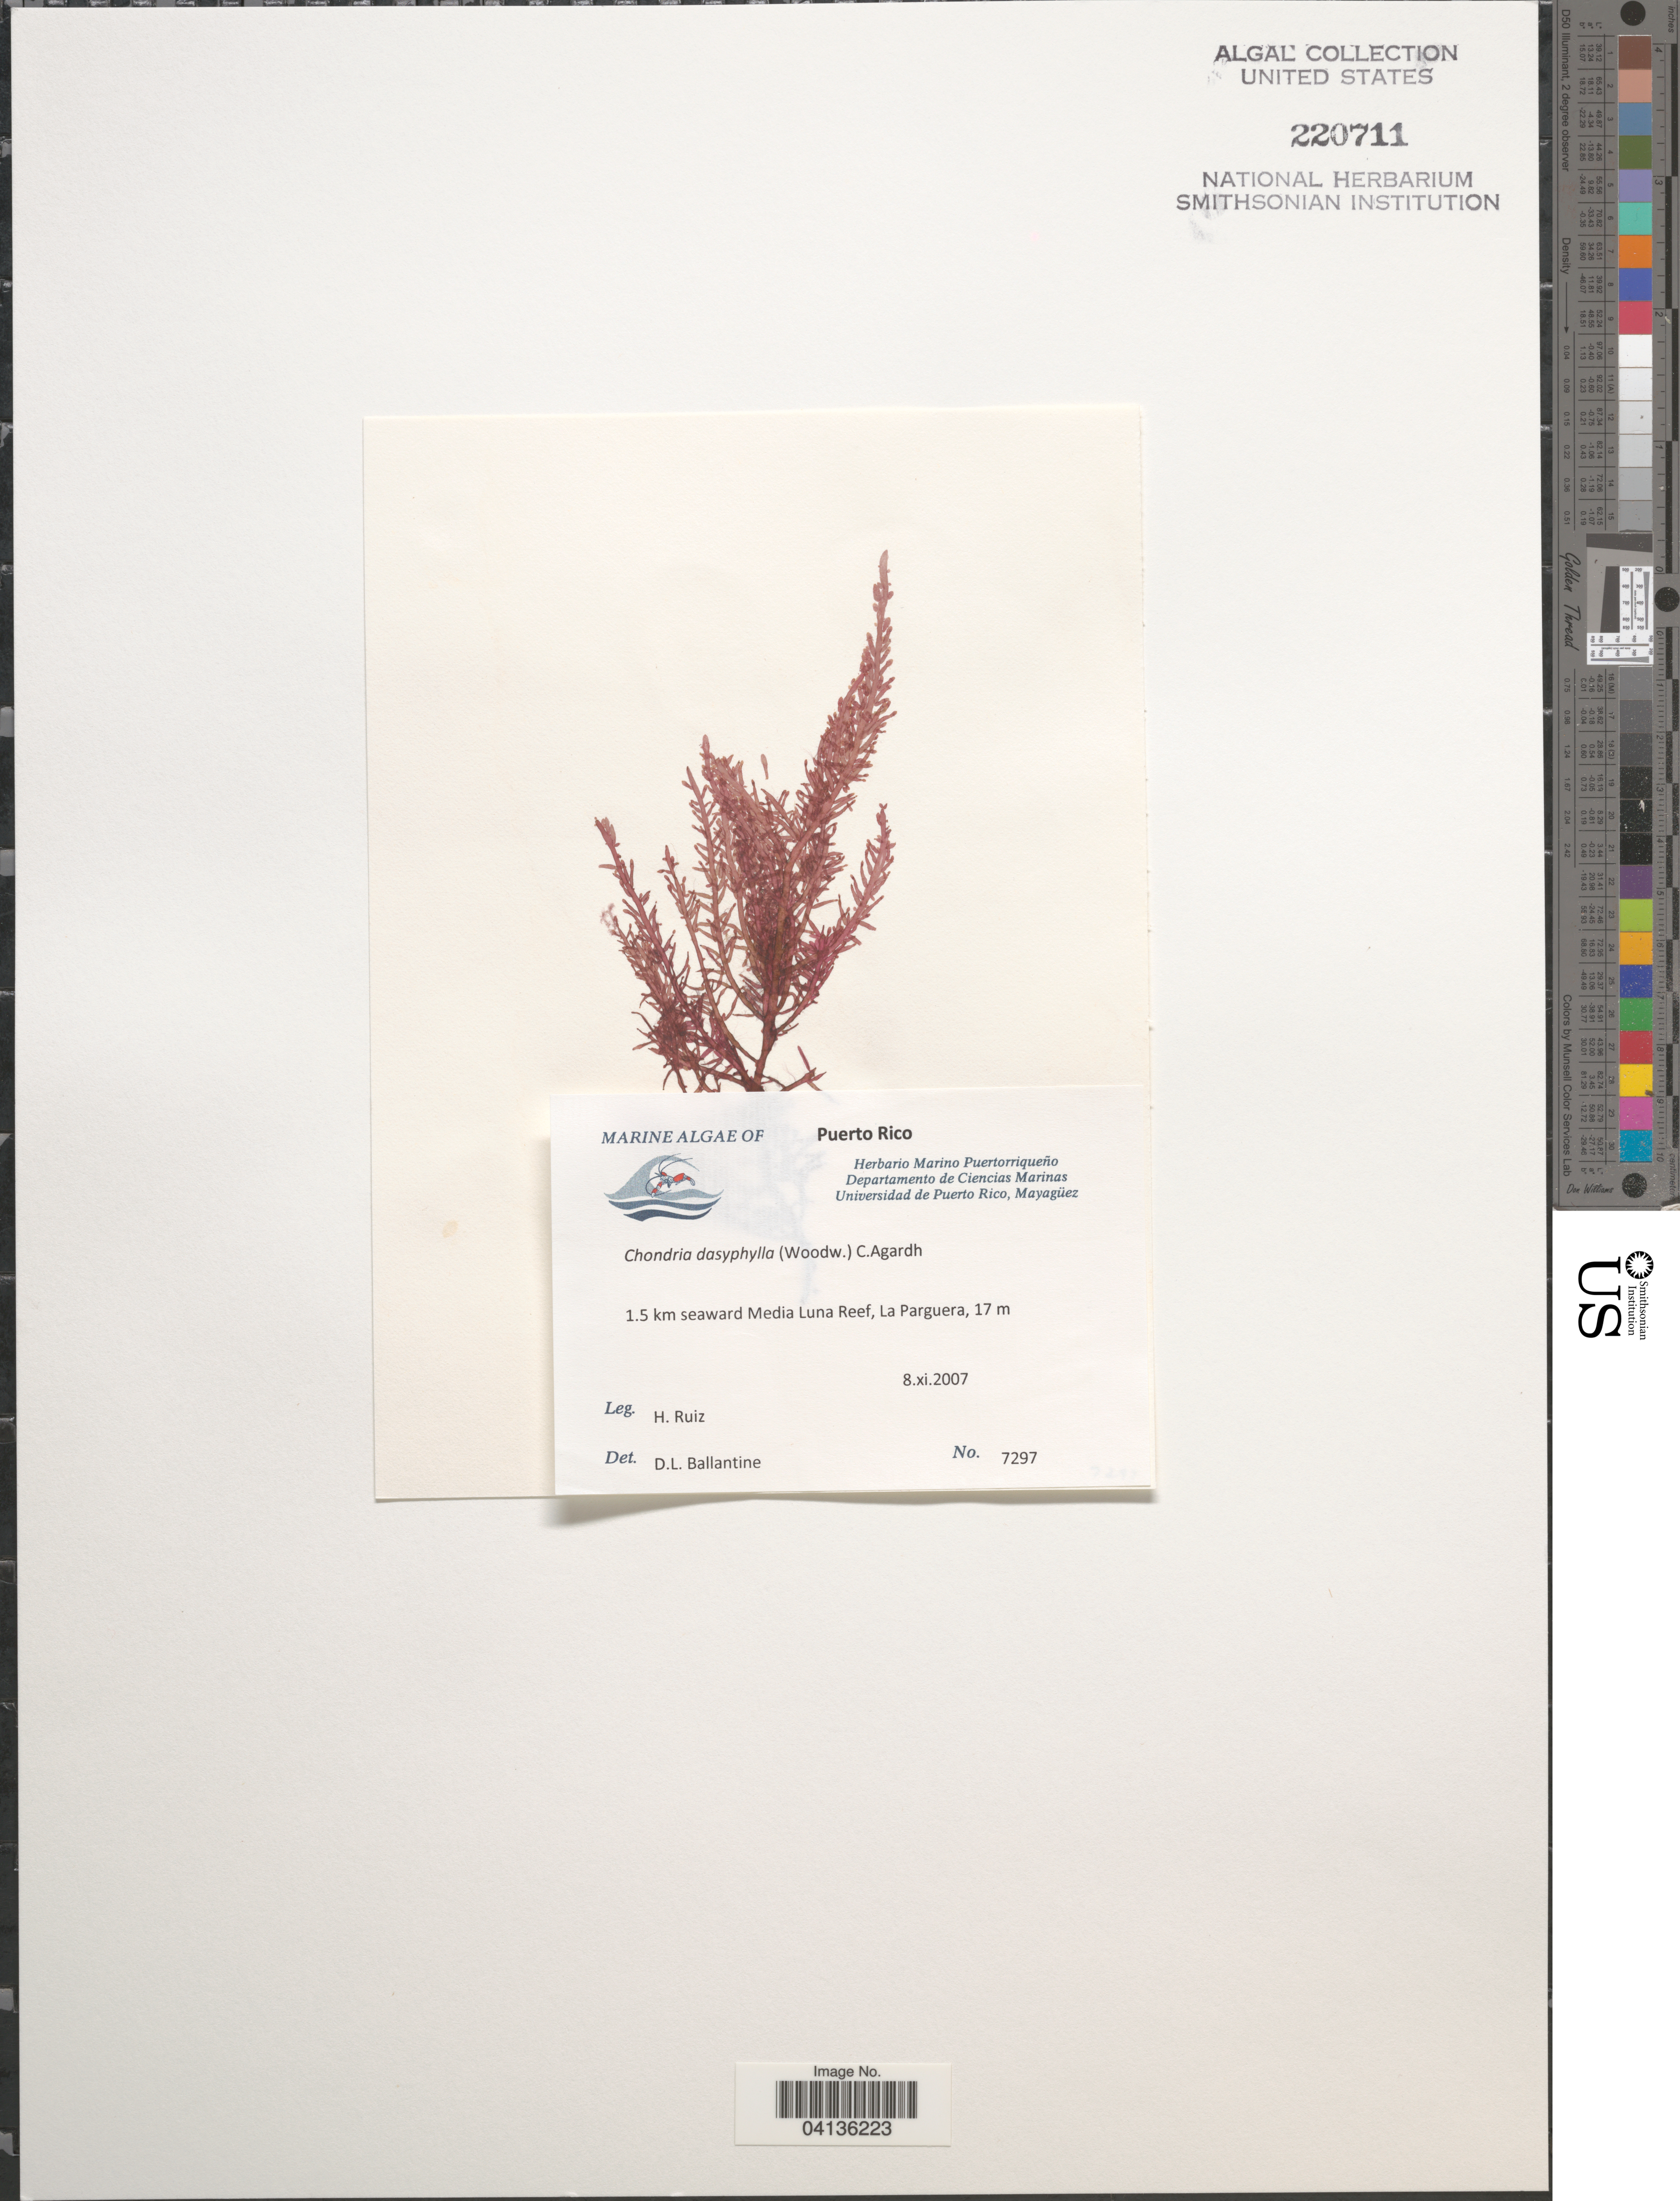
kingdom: Plantae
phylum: Rhodophyta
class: Florideophyceae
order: Ceramiales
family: Rhodomelaceae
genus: Chondria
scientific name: Chondria dasyphylla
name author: (Woodw.) C. Agardh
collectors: H. Ruiz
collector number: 7297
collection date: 2007-11-08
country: Puerto Rico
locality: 1.5 km seaward Media Luna Reef, La Parguera.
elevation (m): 17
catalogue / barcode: US 220711